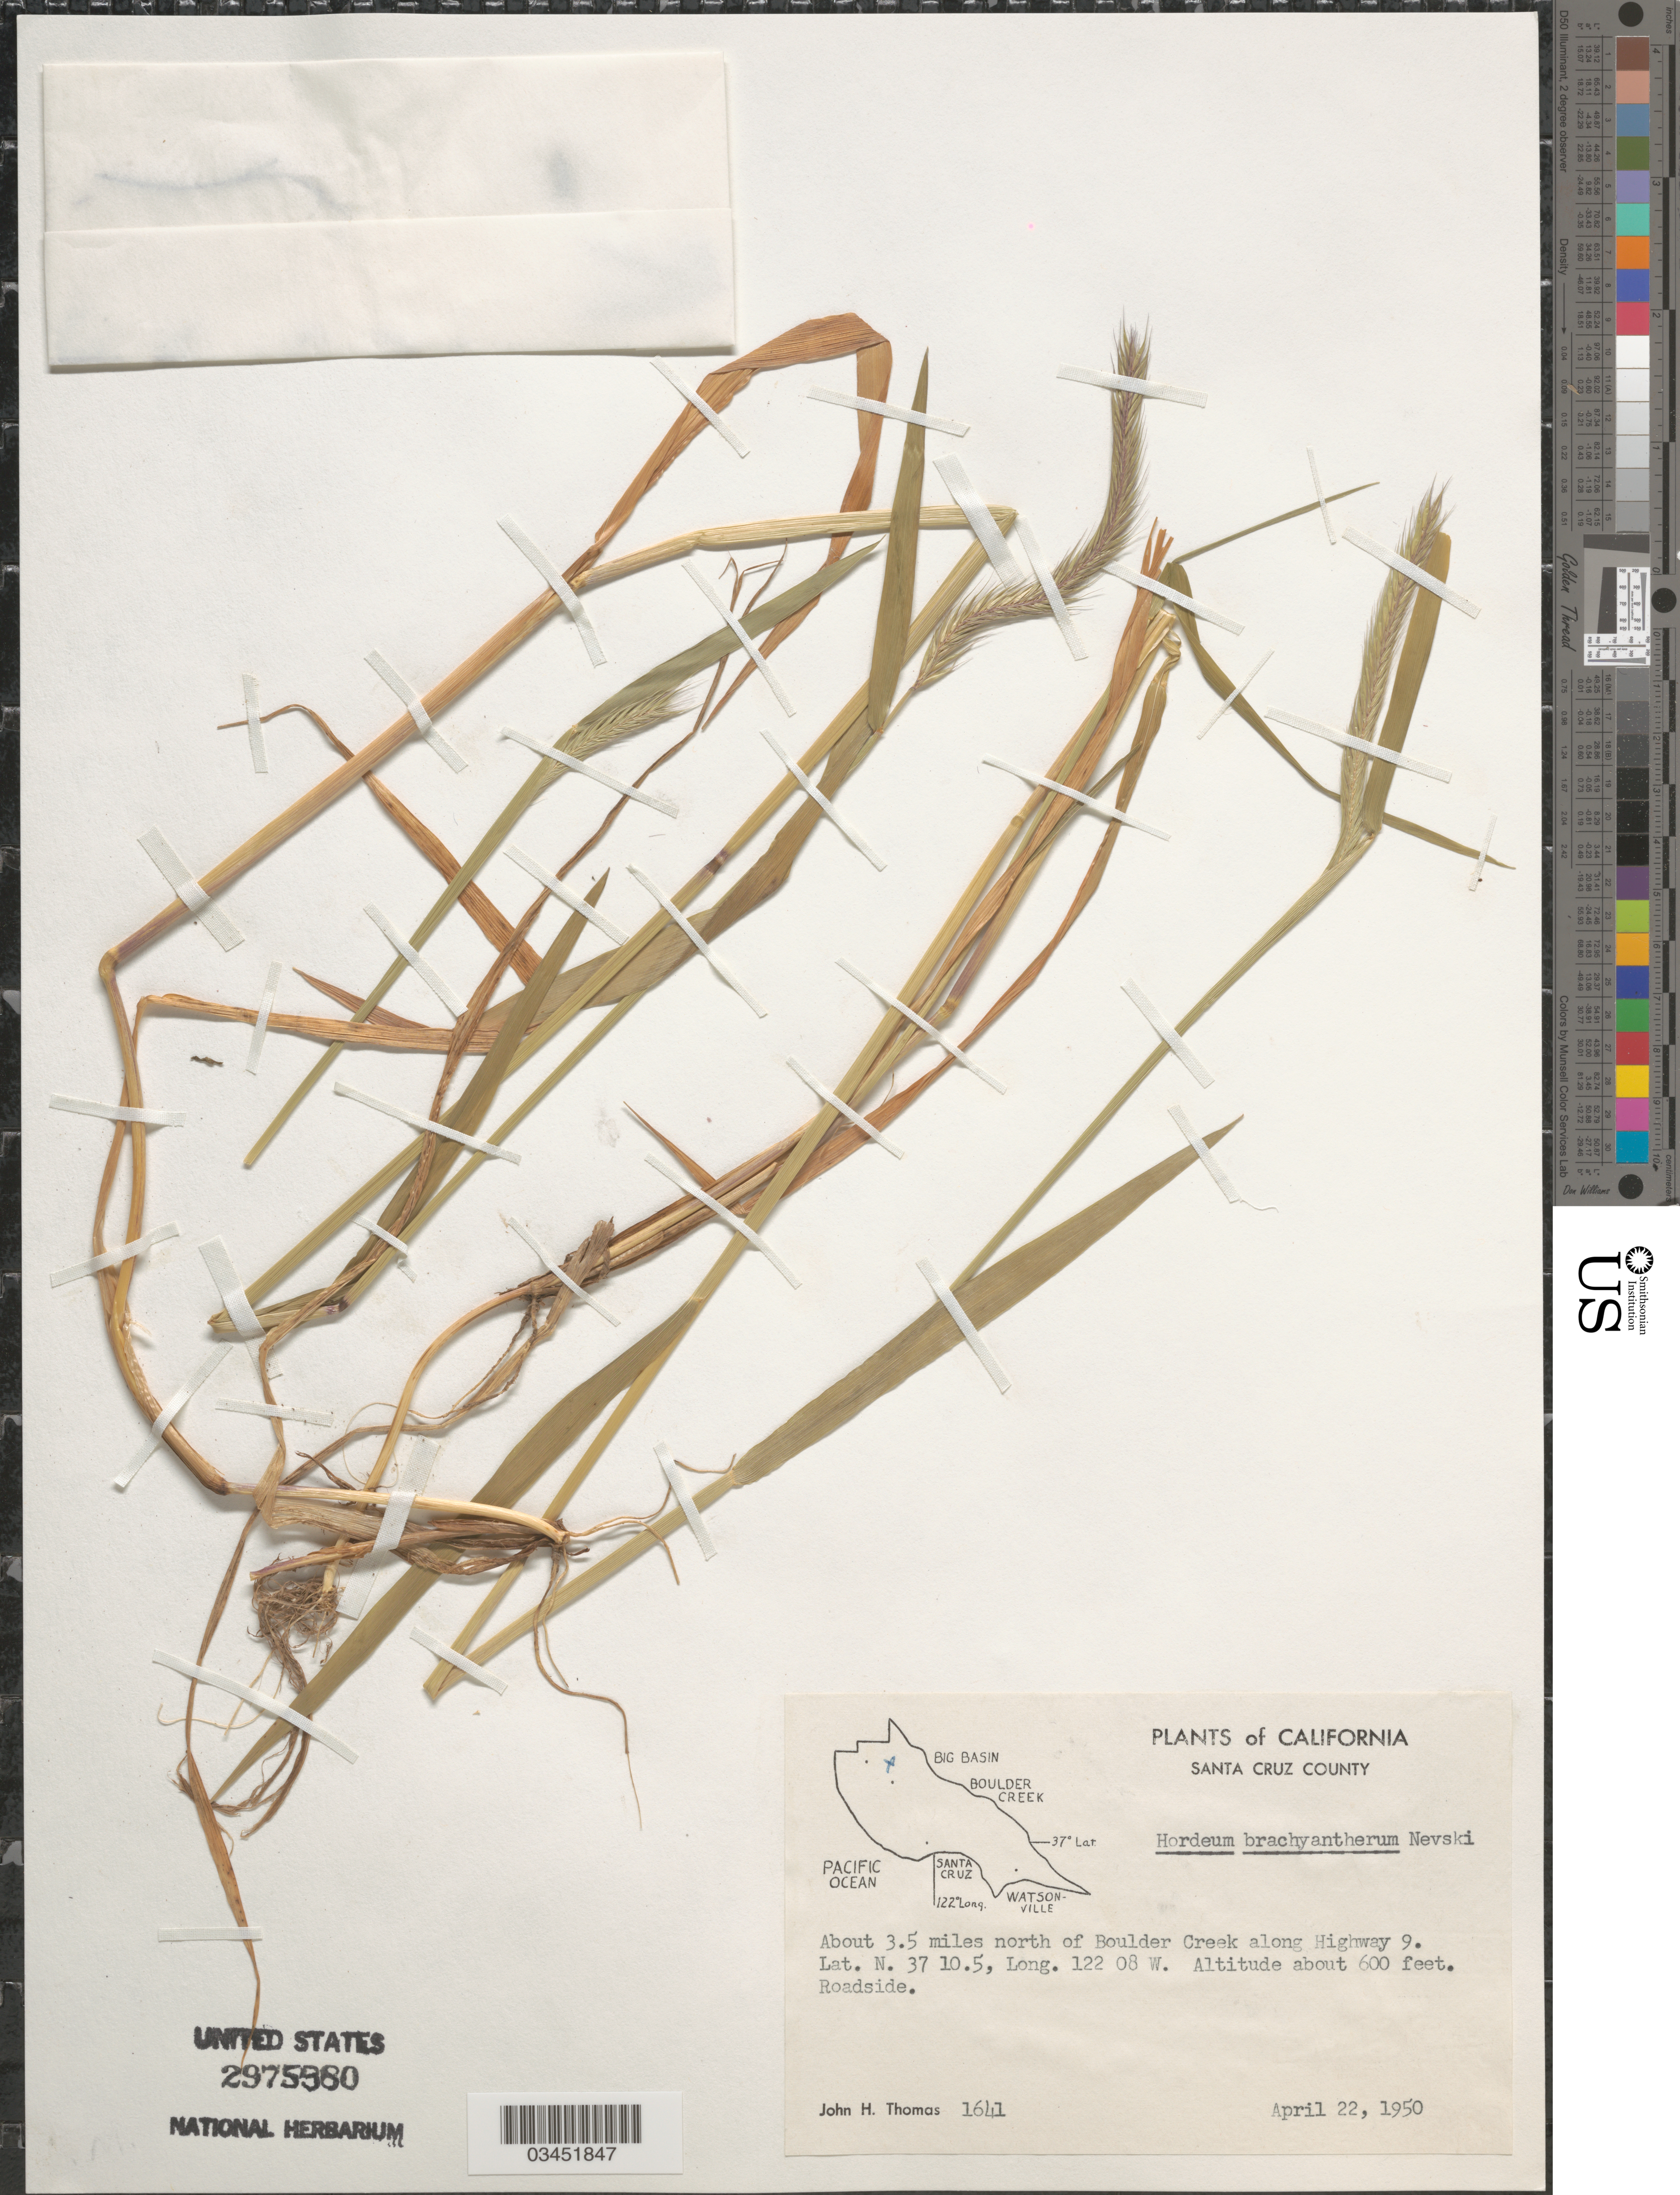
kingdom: Plantae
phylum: Tracheophyta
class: Liliopsida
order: Poales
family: Poaceae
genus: Hordeum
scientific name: Hordeum brachyantherum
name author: Nevski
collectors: J. H. Thomas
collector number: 1641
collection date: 1950-04-22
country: United States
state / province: California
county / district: Santa Cruz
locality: Santa Cruz County. About 3.5 miles north of Boulder Creek along Highway 9.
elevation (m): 183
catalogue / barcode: US 2975980